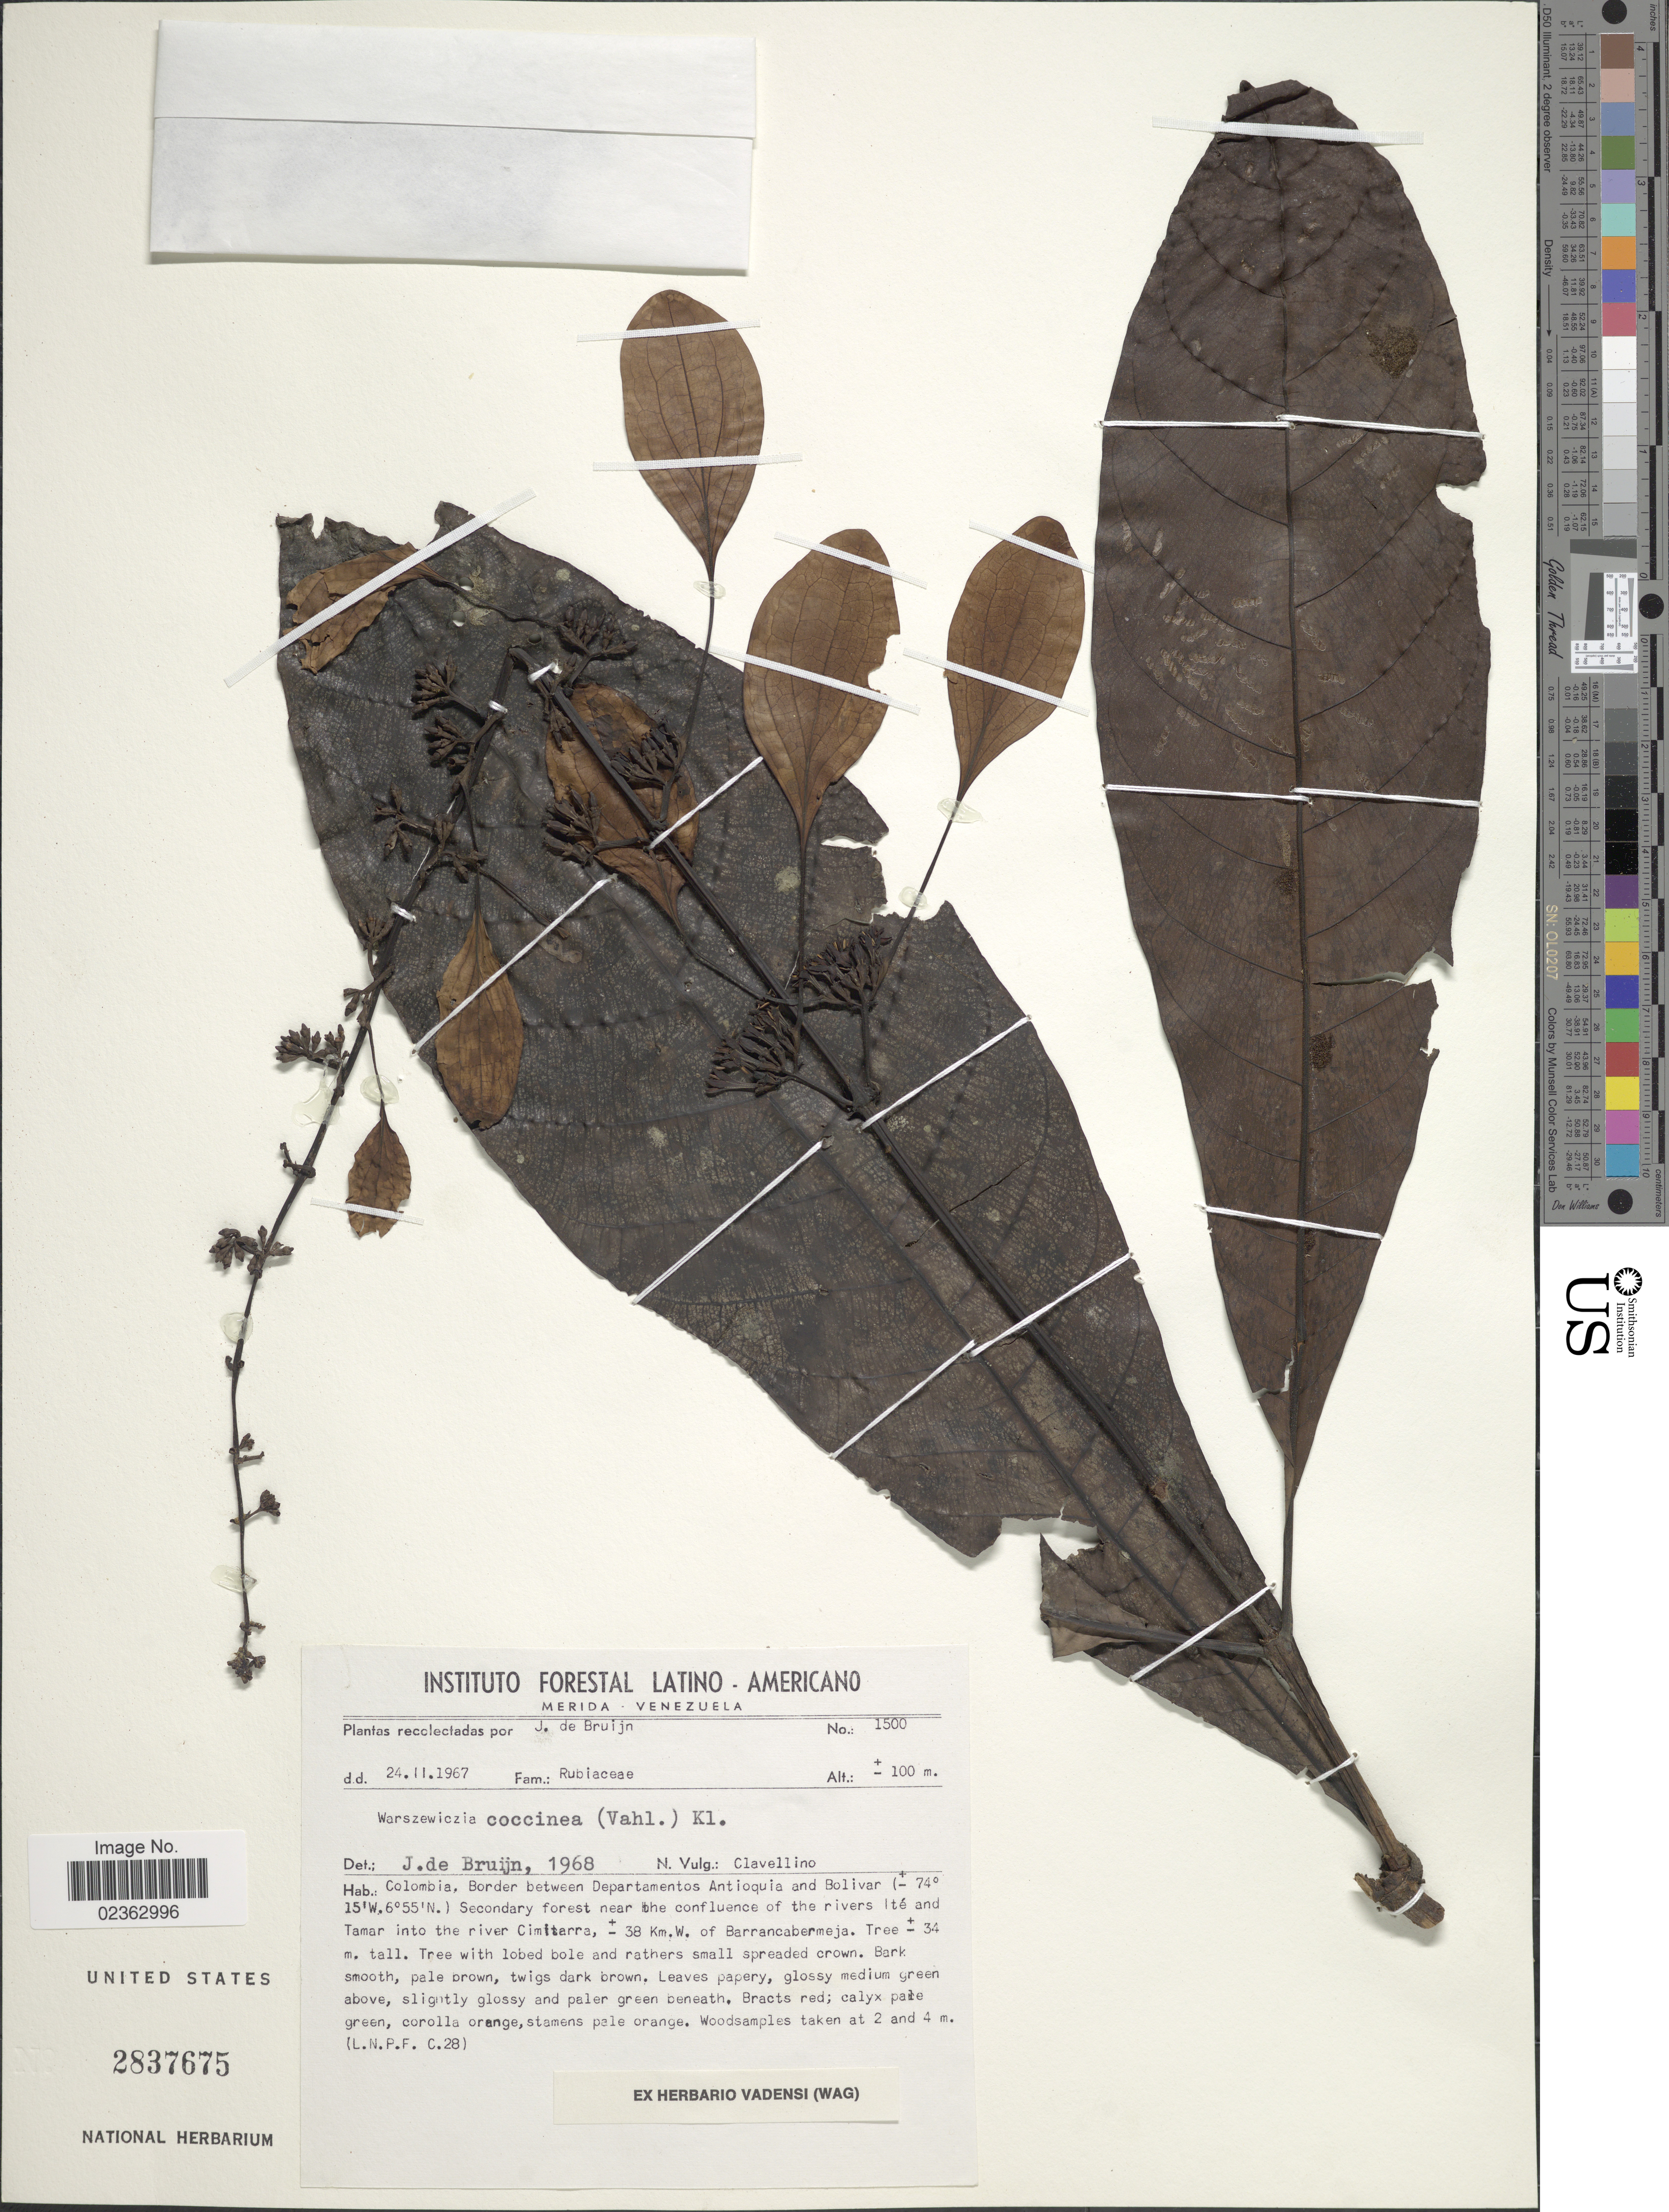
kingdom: Plantae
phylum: Tracheophyta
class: Magnoliopsida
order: Gentianales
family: Rubiaceae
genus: Warszewiczia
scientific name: Warszewiczia coccinea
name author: (Vahl) Klotzsch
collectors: J. Bruijn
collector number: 1500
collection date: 1967-11-24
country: Colombia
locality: Border beteen Departamentos Antioquia and Bolivar, seondary forest near the confluence of the rivers Ite and Tamar into the river Cimitarra, +/- 28 km. W. of Barrancabermeja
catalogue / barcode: US 2837675